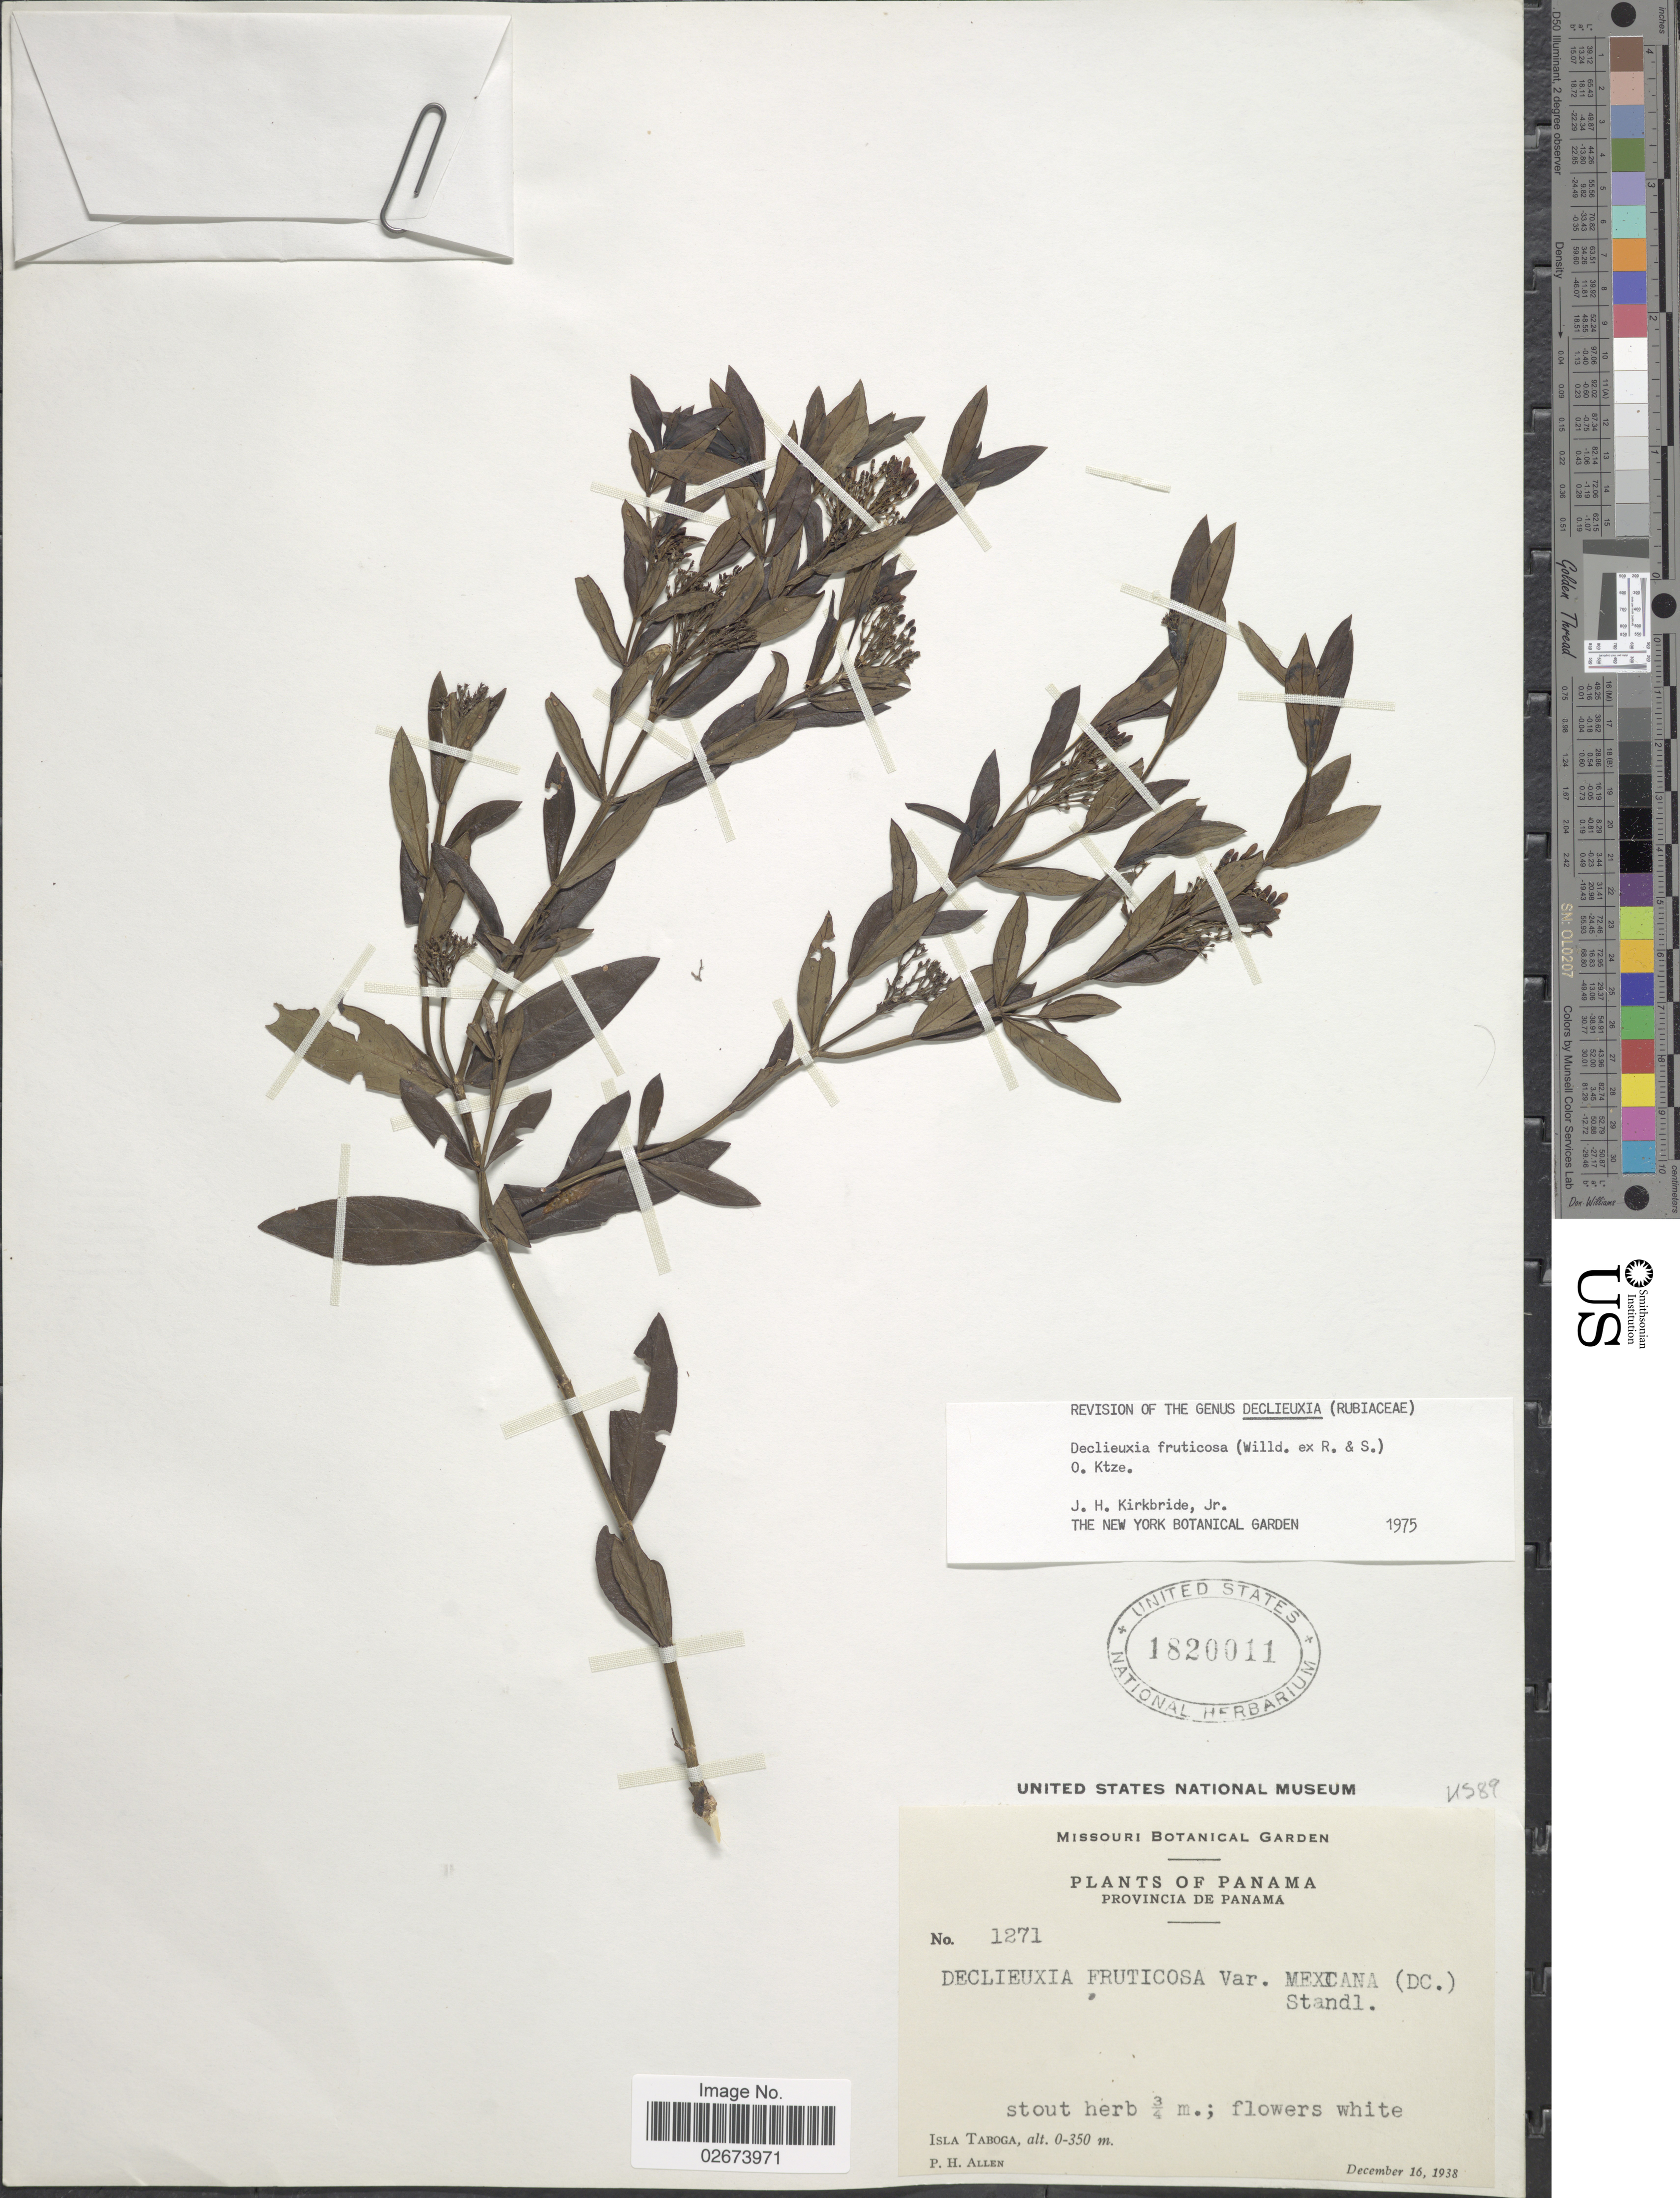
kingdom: Plantae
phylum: Tracheophyta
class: Magnoliopsida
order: Gentianales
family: Rubiaceae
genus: Declieuxia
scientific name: Declieuxia fruticosa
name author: (Willd. ex Roem. & Schult.) Kuntze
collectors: P. H. Allen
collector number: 1271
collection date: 1938-12-16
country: Panama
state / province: Panamá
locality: Isla Taboga.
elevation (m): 0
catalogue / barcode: US 1820011